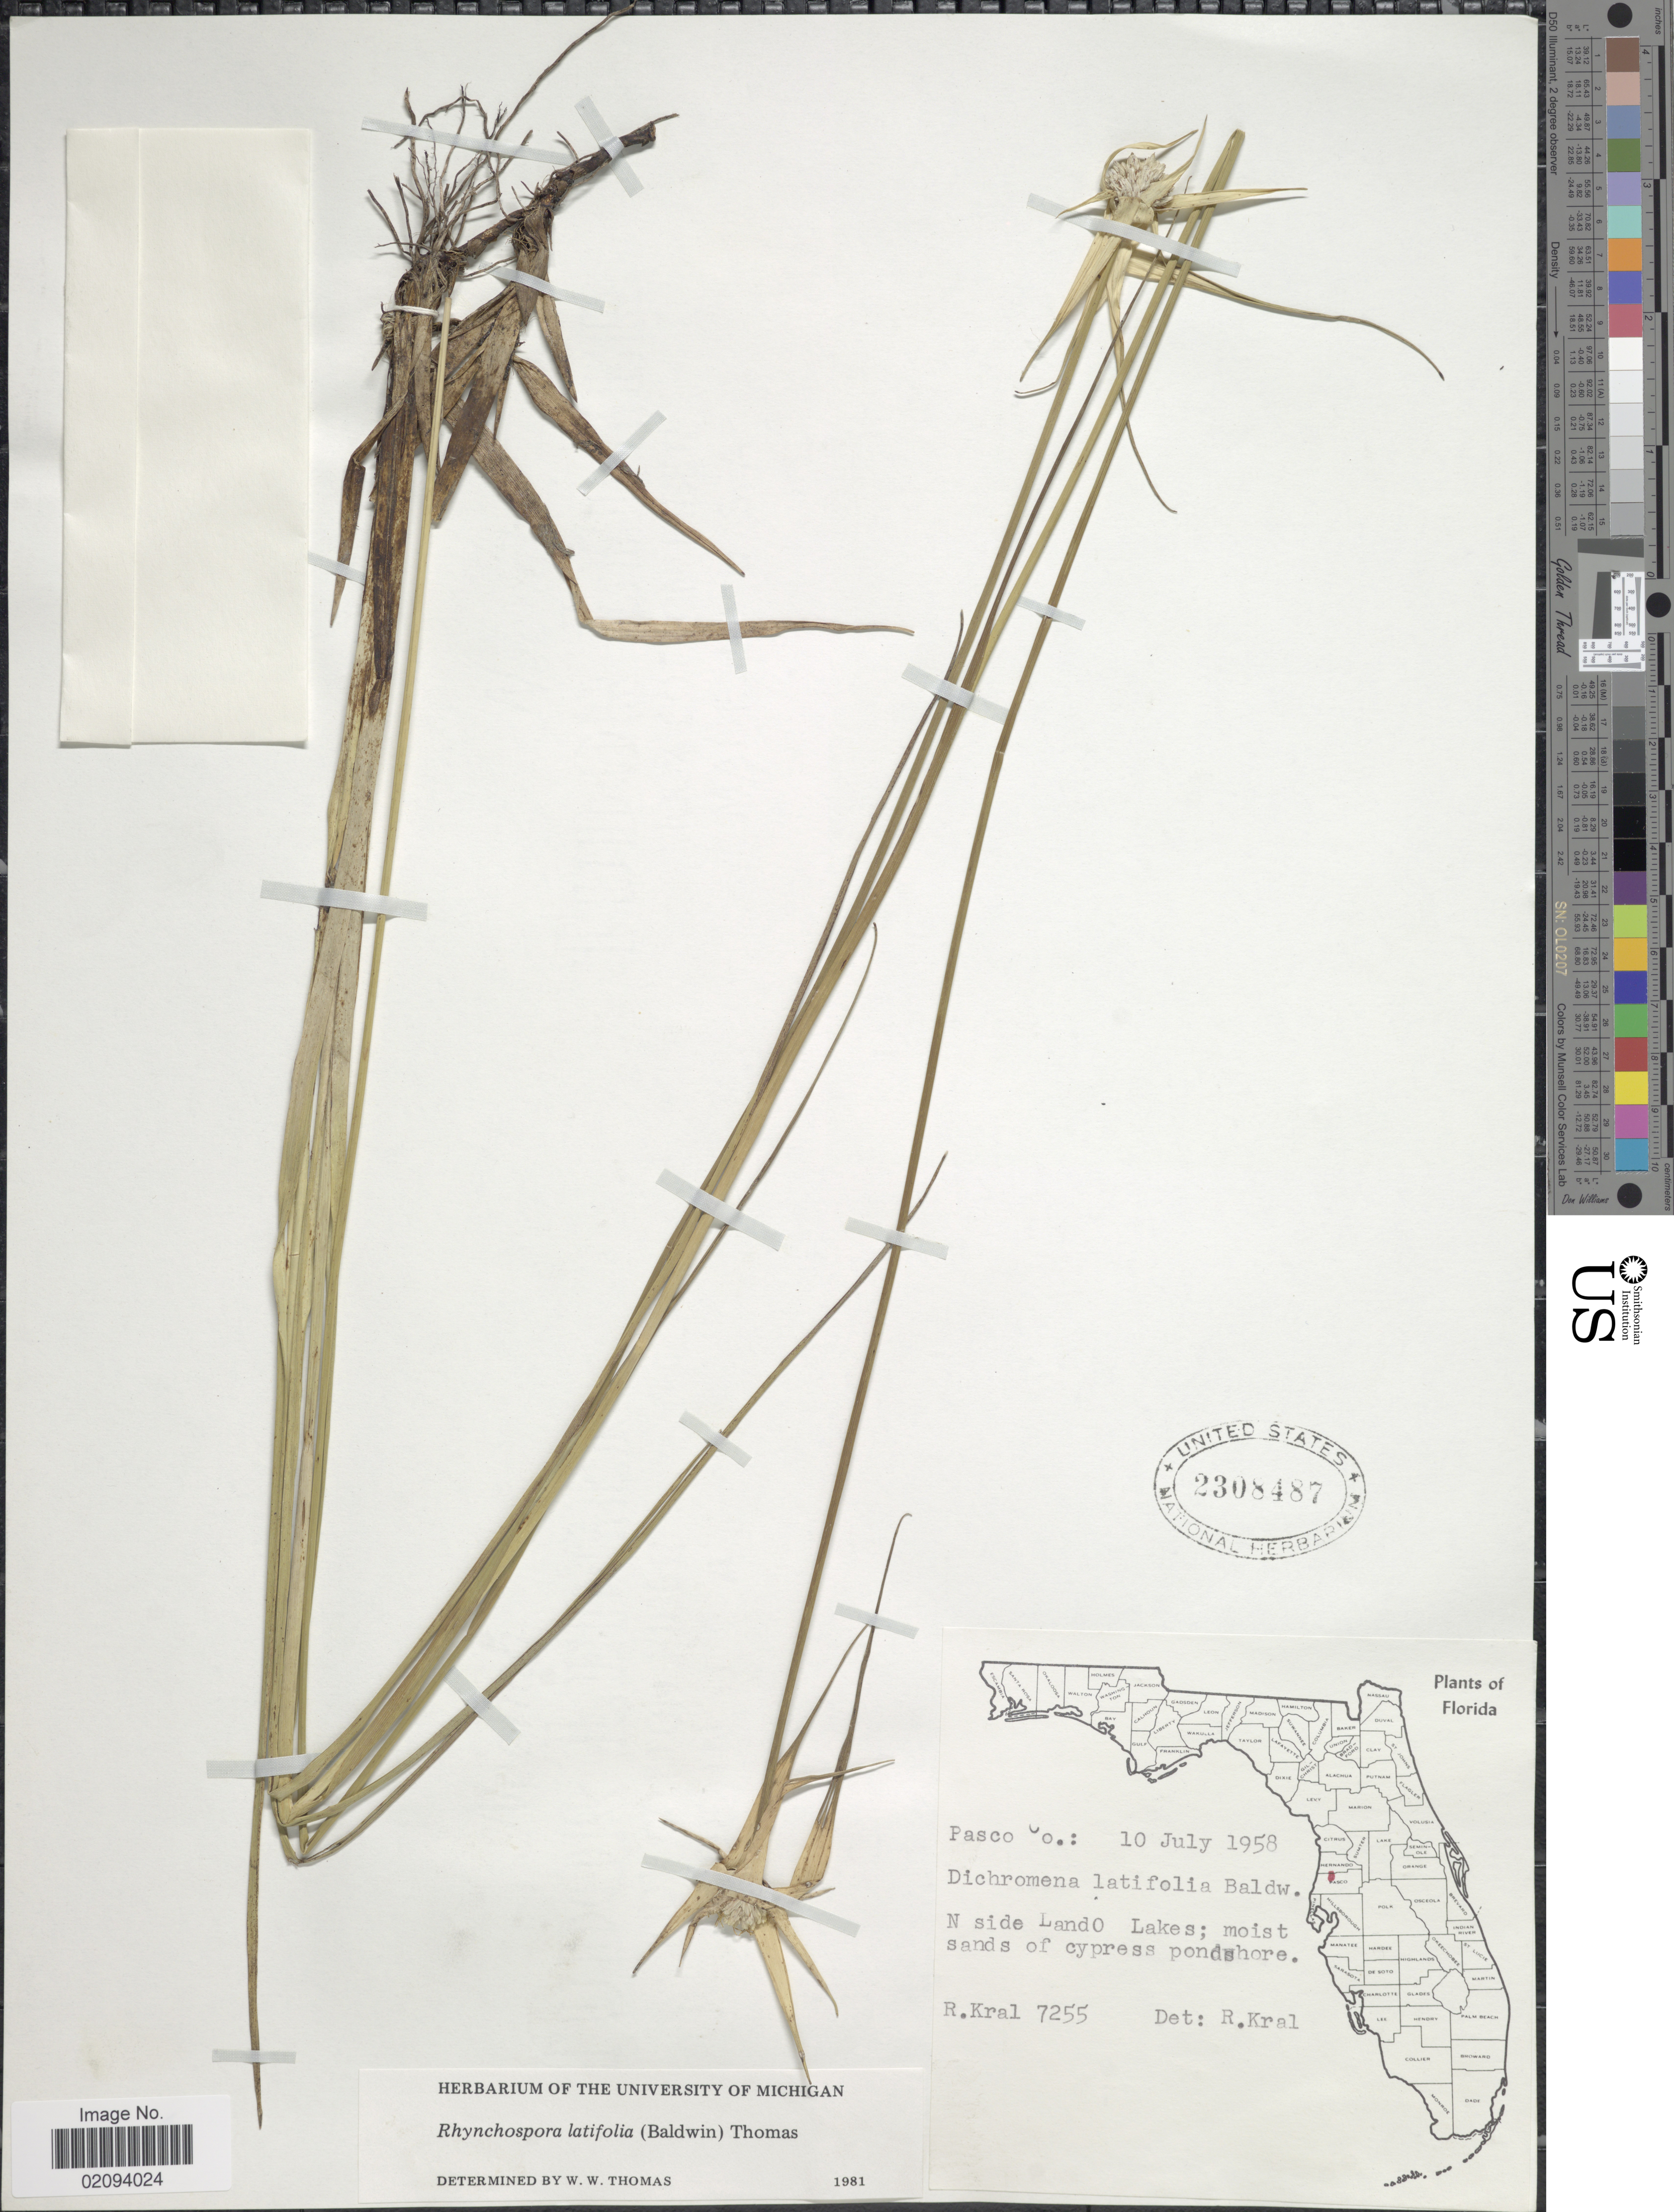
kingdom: Plantae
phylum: Tracheophyta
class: Liliopsida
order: Poales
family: Cyperaceae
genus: Rhynchospora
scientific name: Rhynchospora latifolia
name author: (Baldwin ex Elliott) W.W. Thomas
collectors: R. Kral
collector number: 7255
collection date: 1958-07-10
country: United States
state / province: Florida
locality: Pasco Co. N side Lando Lakes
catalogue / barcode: US 2308487